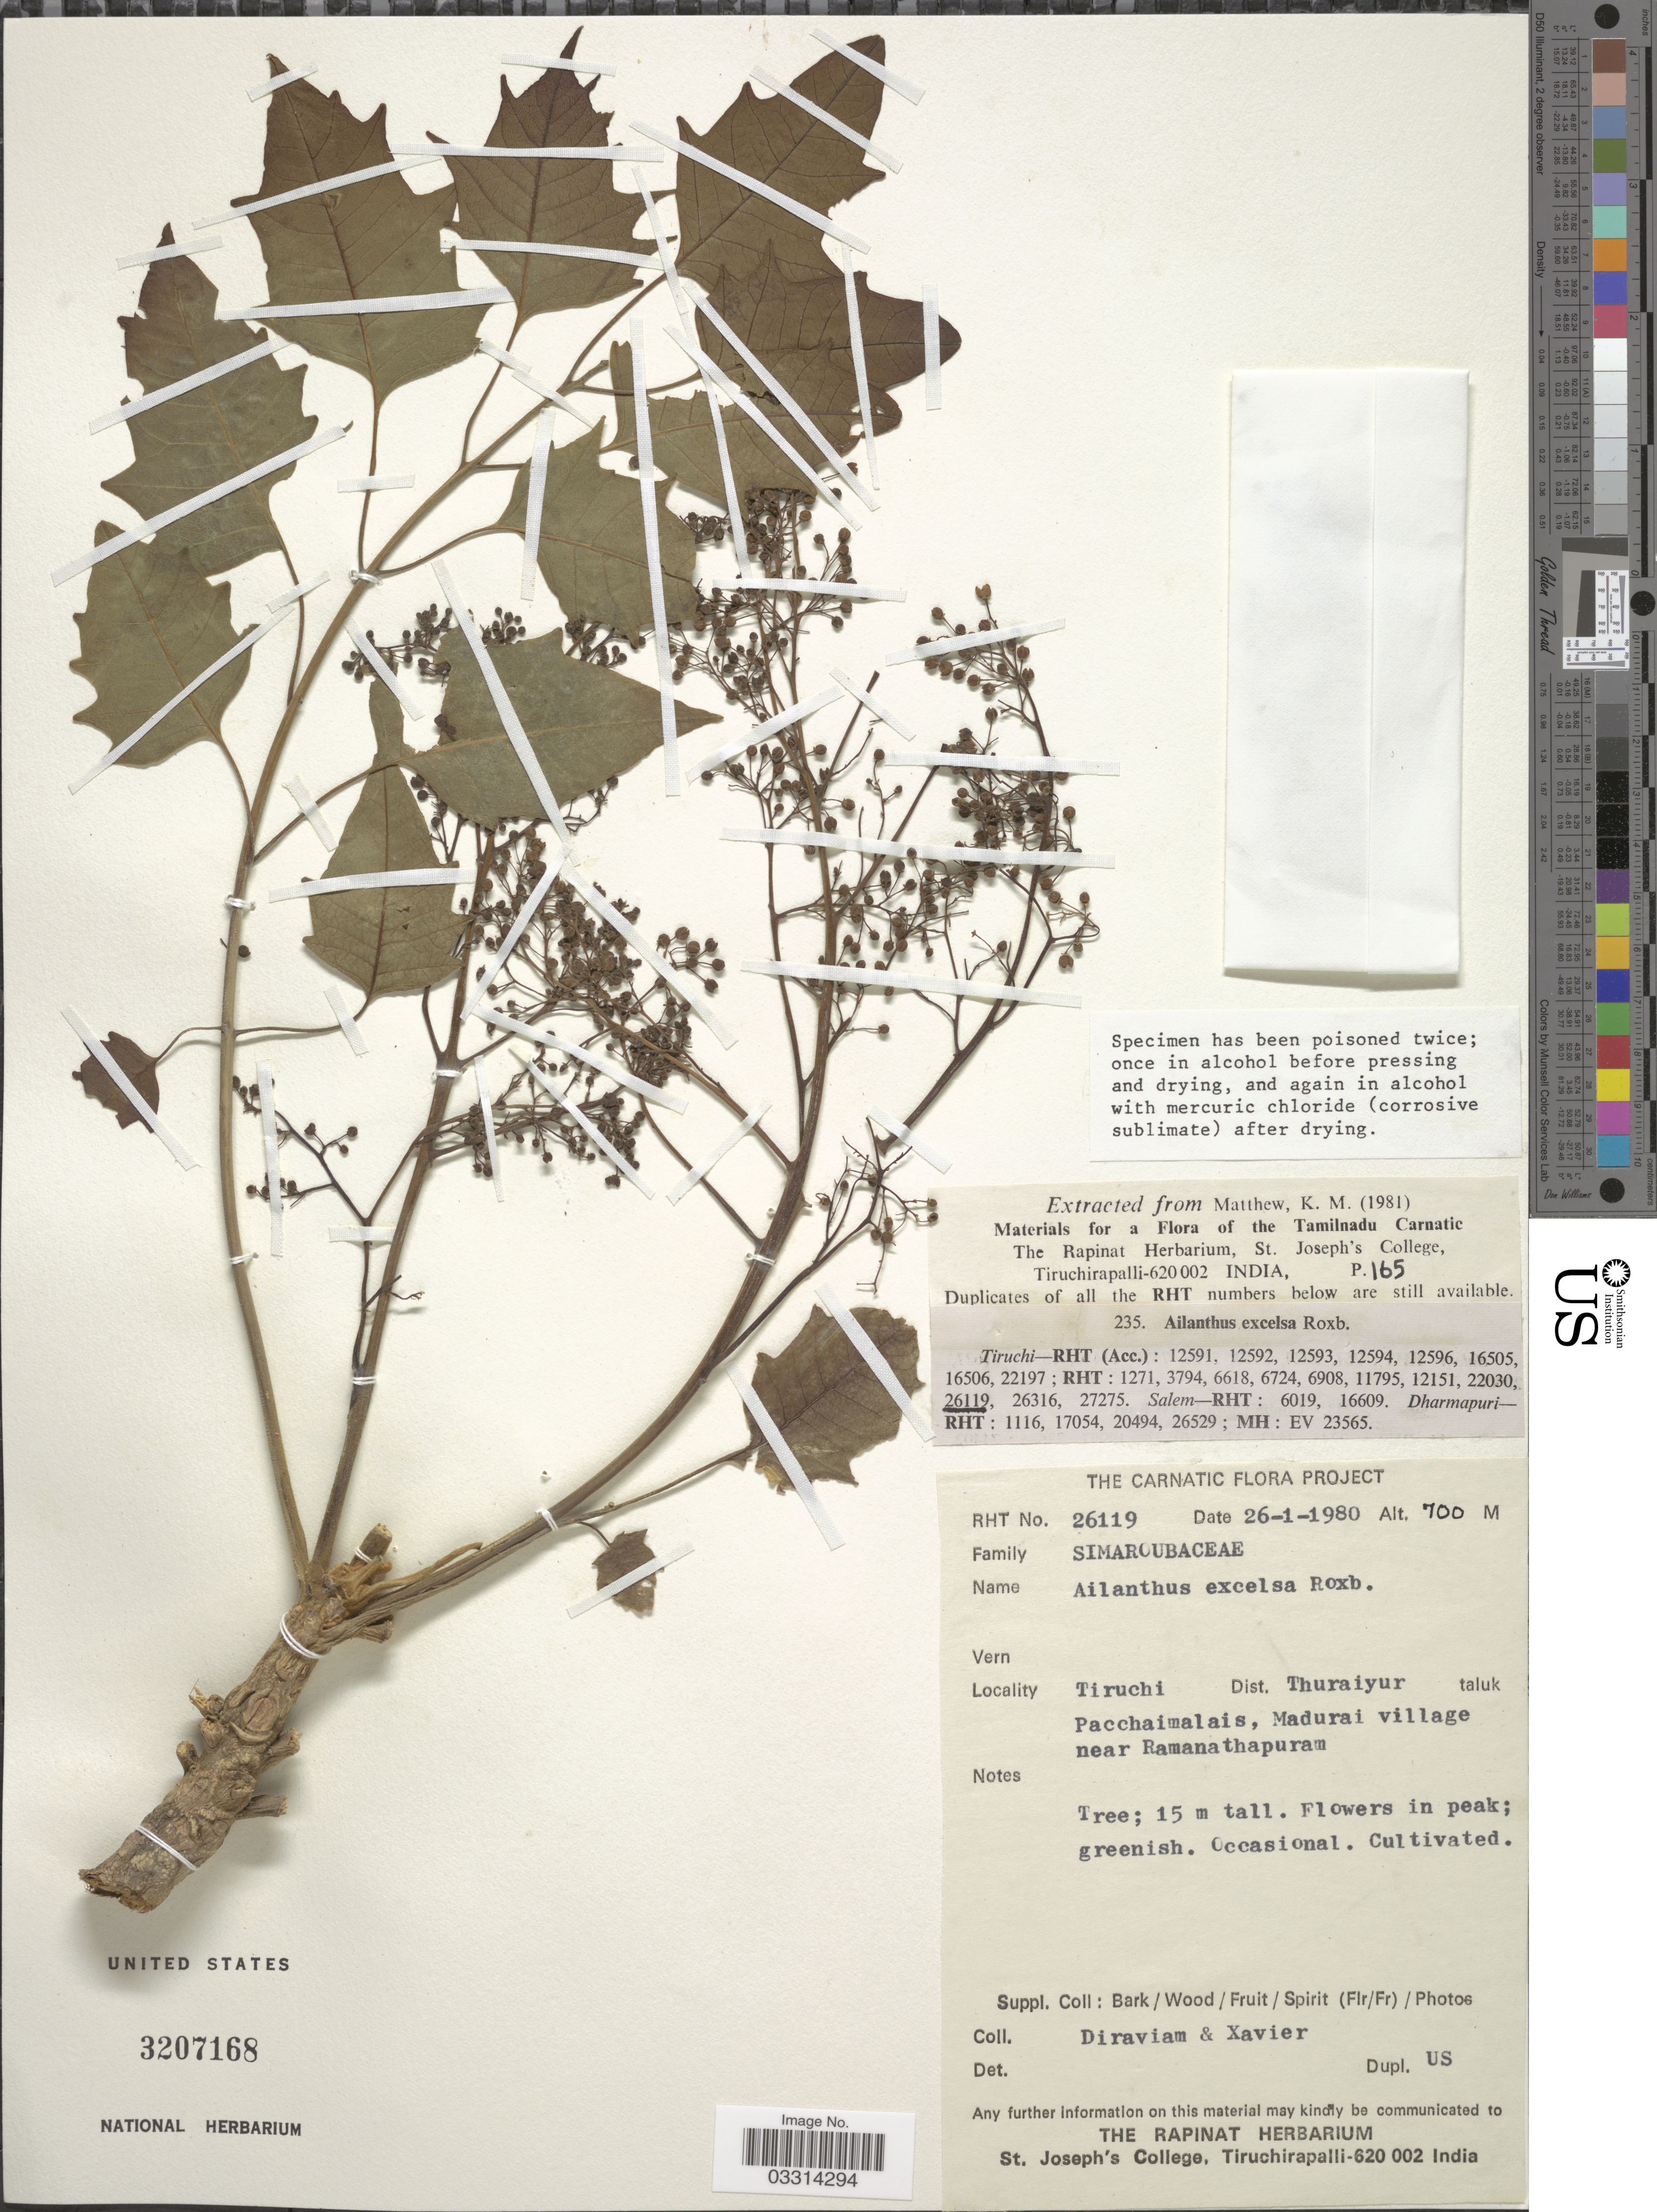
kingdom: Plantae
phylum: Tracheophyta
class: Magnoliopsida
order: Sapindales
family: Simaroubaceae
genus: Ailanthus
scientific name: Ailanthus excelsa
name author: Roxb.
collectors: -. Diraviam & Xavier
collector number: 26119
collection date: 1980-01-26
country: India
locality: Tiruchi Dist. Thuraiyur taluk. Pacchaimalais, Madurai village near Ramanthapuram.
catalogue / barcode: US 3207168